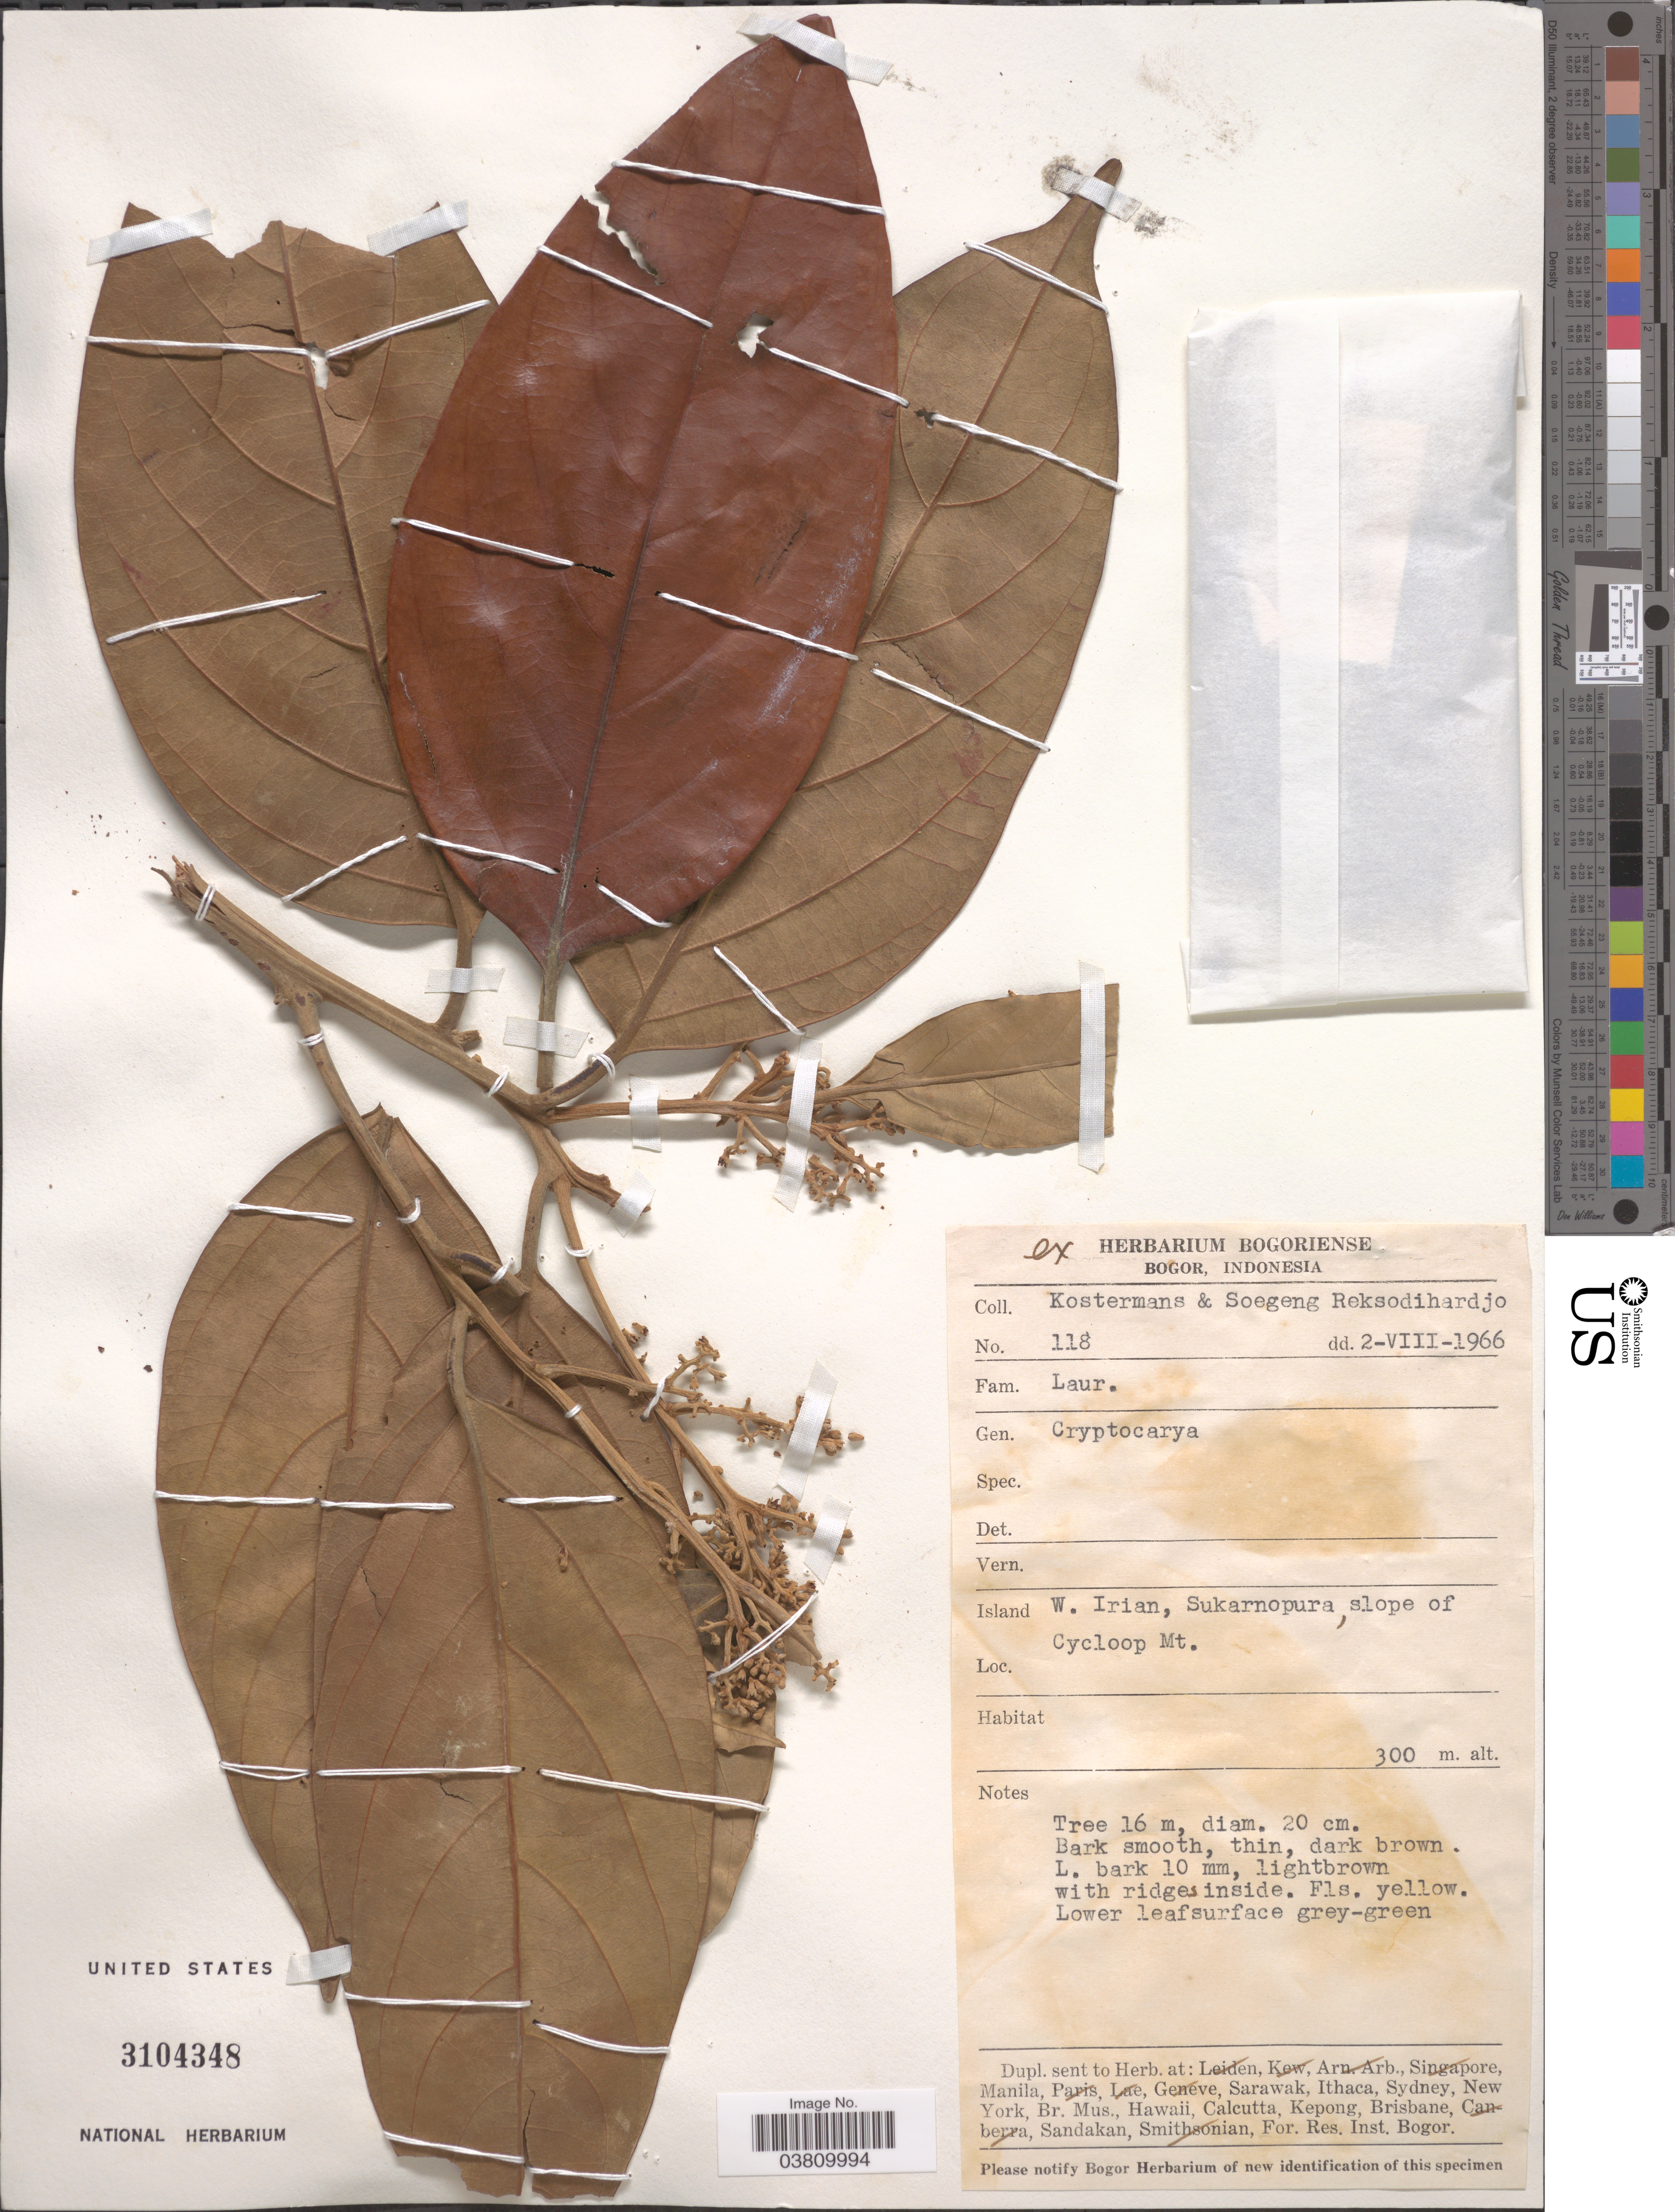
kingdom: Plantae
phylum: Tracheophyta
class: Magnoliopsida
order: Laurales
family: Lauraceae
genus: Cryptocarya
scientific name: Cryptocarya sp.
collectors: Kostermans & S. Reksodihardjo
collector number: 118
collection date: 1966-08-02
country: Indonesia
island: New Guinea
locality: Island W. Irian, Sukarnopura, slope of Cycloop Mt.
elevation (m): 300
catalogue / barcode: US 3104348